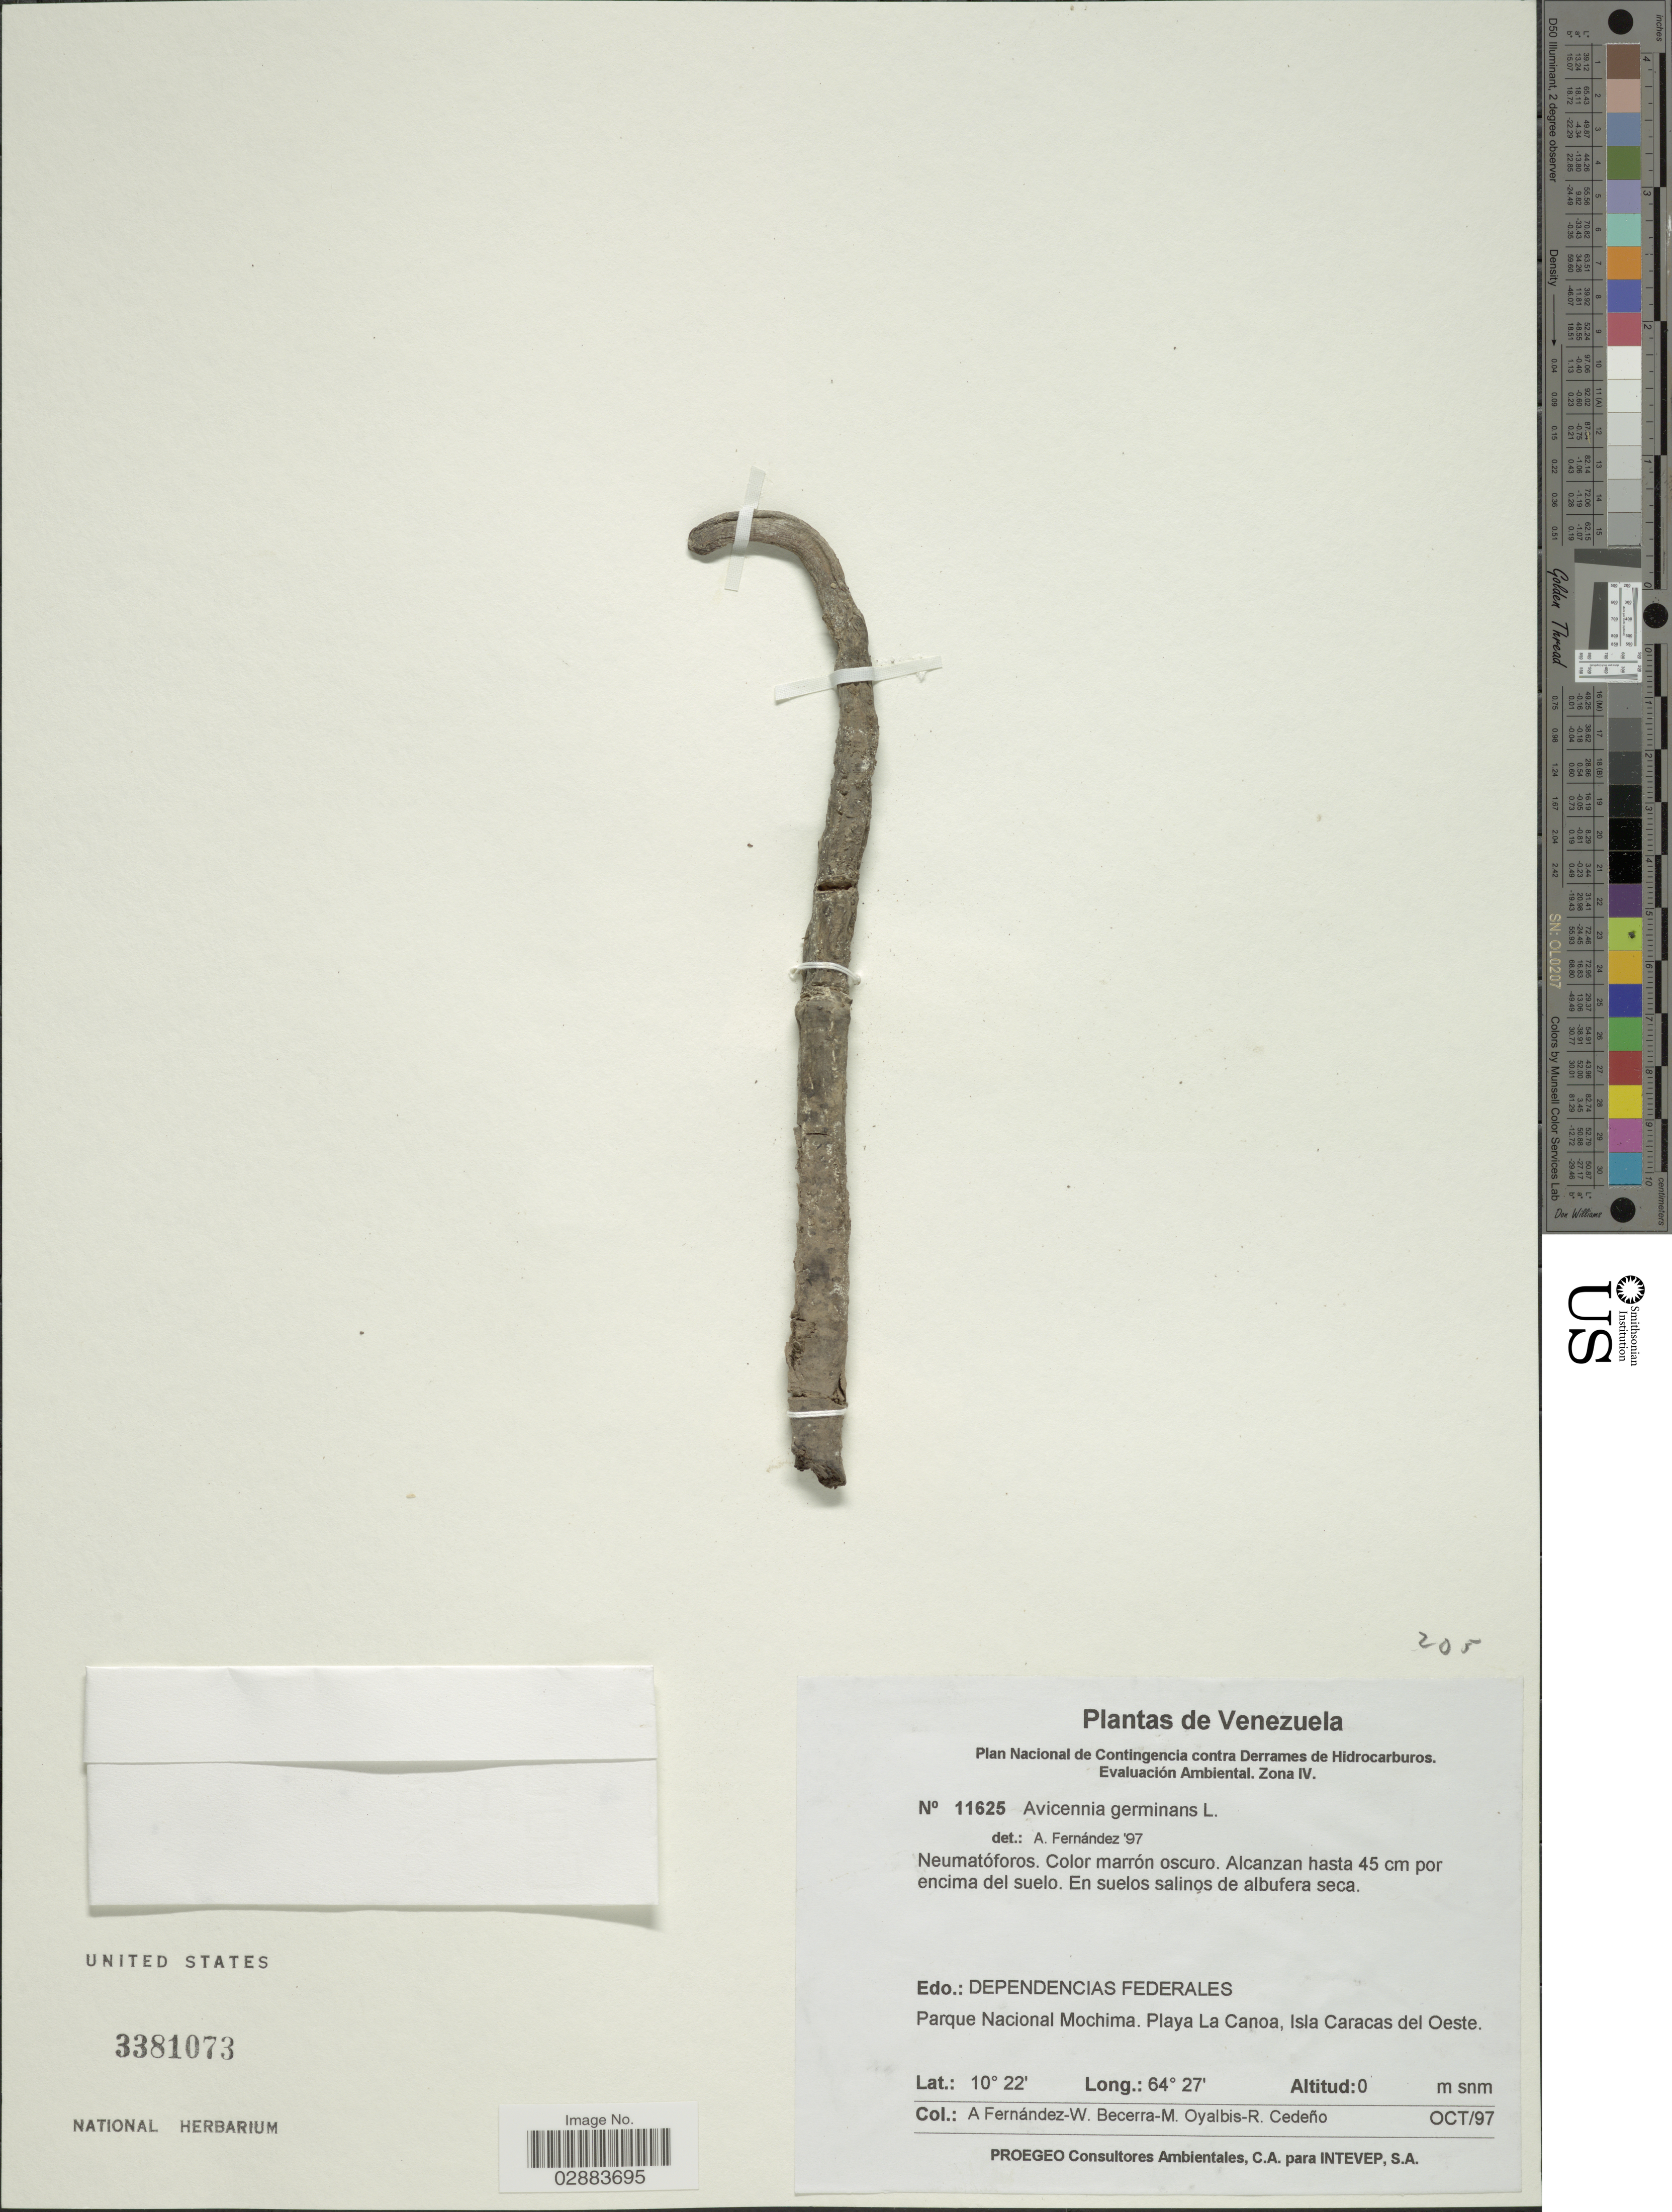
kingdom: Plantae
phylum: Tracheophyta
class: Magnoliopsida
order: Lamiales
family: Acanthaceae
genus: Avicennia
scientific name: Avicennia germinans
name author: (L.) L.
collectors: Á. Fernández, W. Becerra, M. Oyalbis & R. Cedeño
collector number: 11625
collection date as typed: Transcribed d/m/y: /10/97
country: Venezuela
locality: Edo.: Dependencias Federales. Parque Nacional Mochima. Playa La Canoa, Isla Caracas del Oeste.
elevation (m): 0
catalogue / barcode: US 3381073